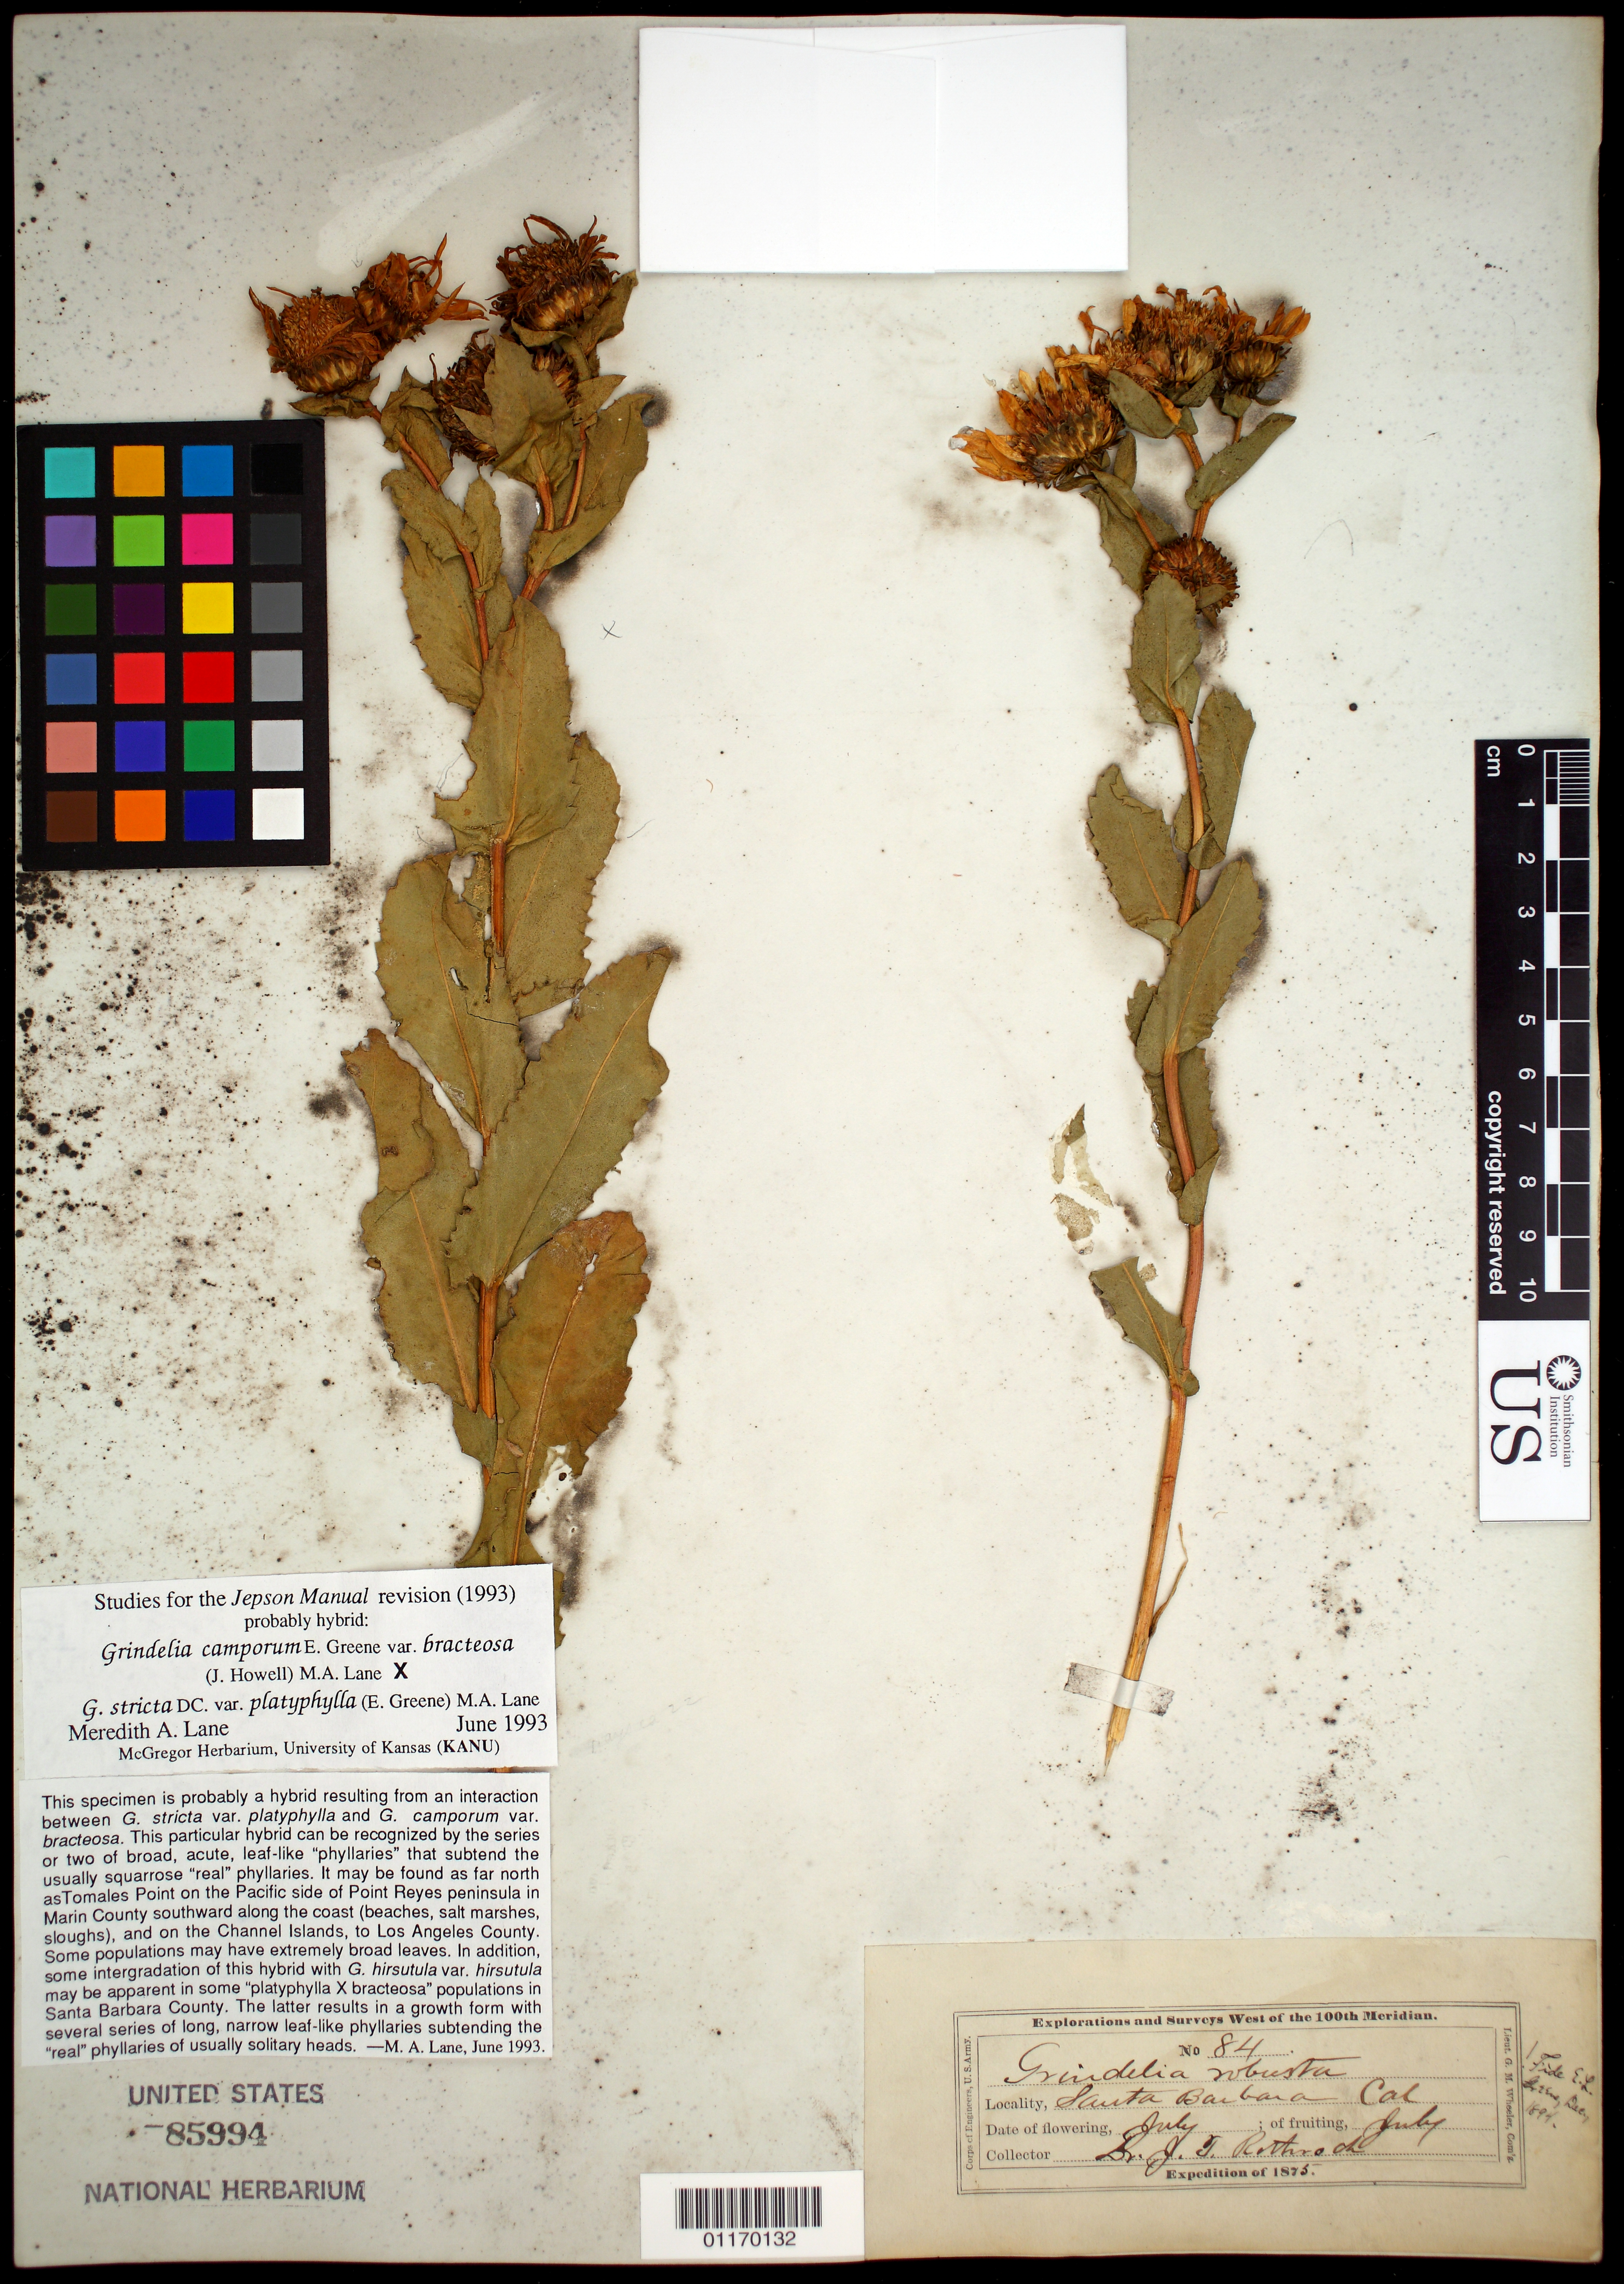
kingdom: Plantae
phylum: Tracheophyta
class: Magnoliopsida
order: Asterales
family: Asteraceae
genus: Grindelia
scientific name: Grindelia camporum var. bracteosa x G. stricta var. platyphylla (Greene) M.A. Lane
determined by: Lane, M. A.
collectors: J. T. Rothrock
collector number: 84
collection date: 1875-07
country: United States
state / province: California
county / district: Santa Barbara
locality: Santa Barbara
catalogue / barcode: US 85994